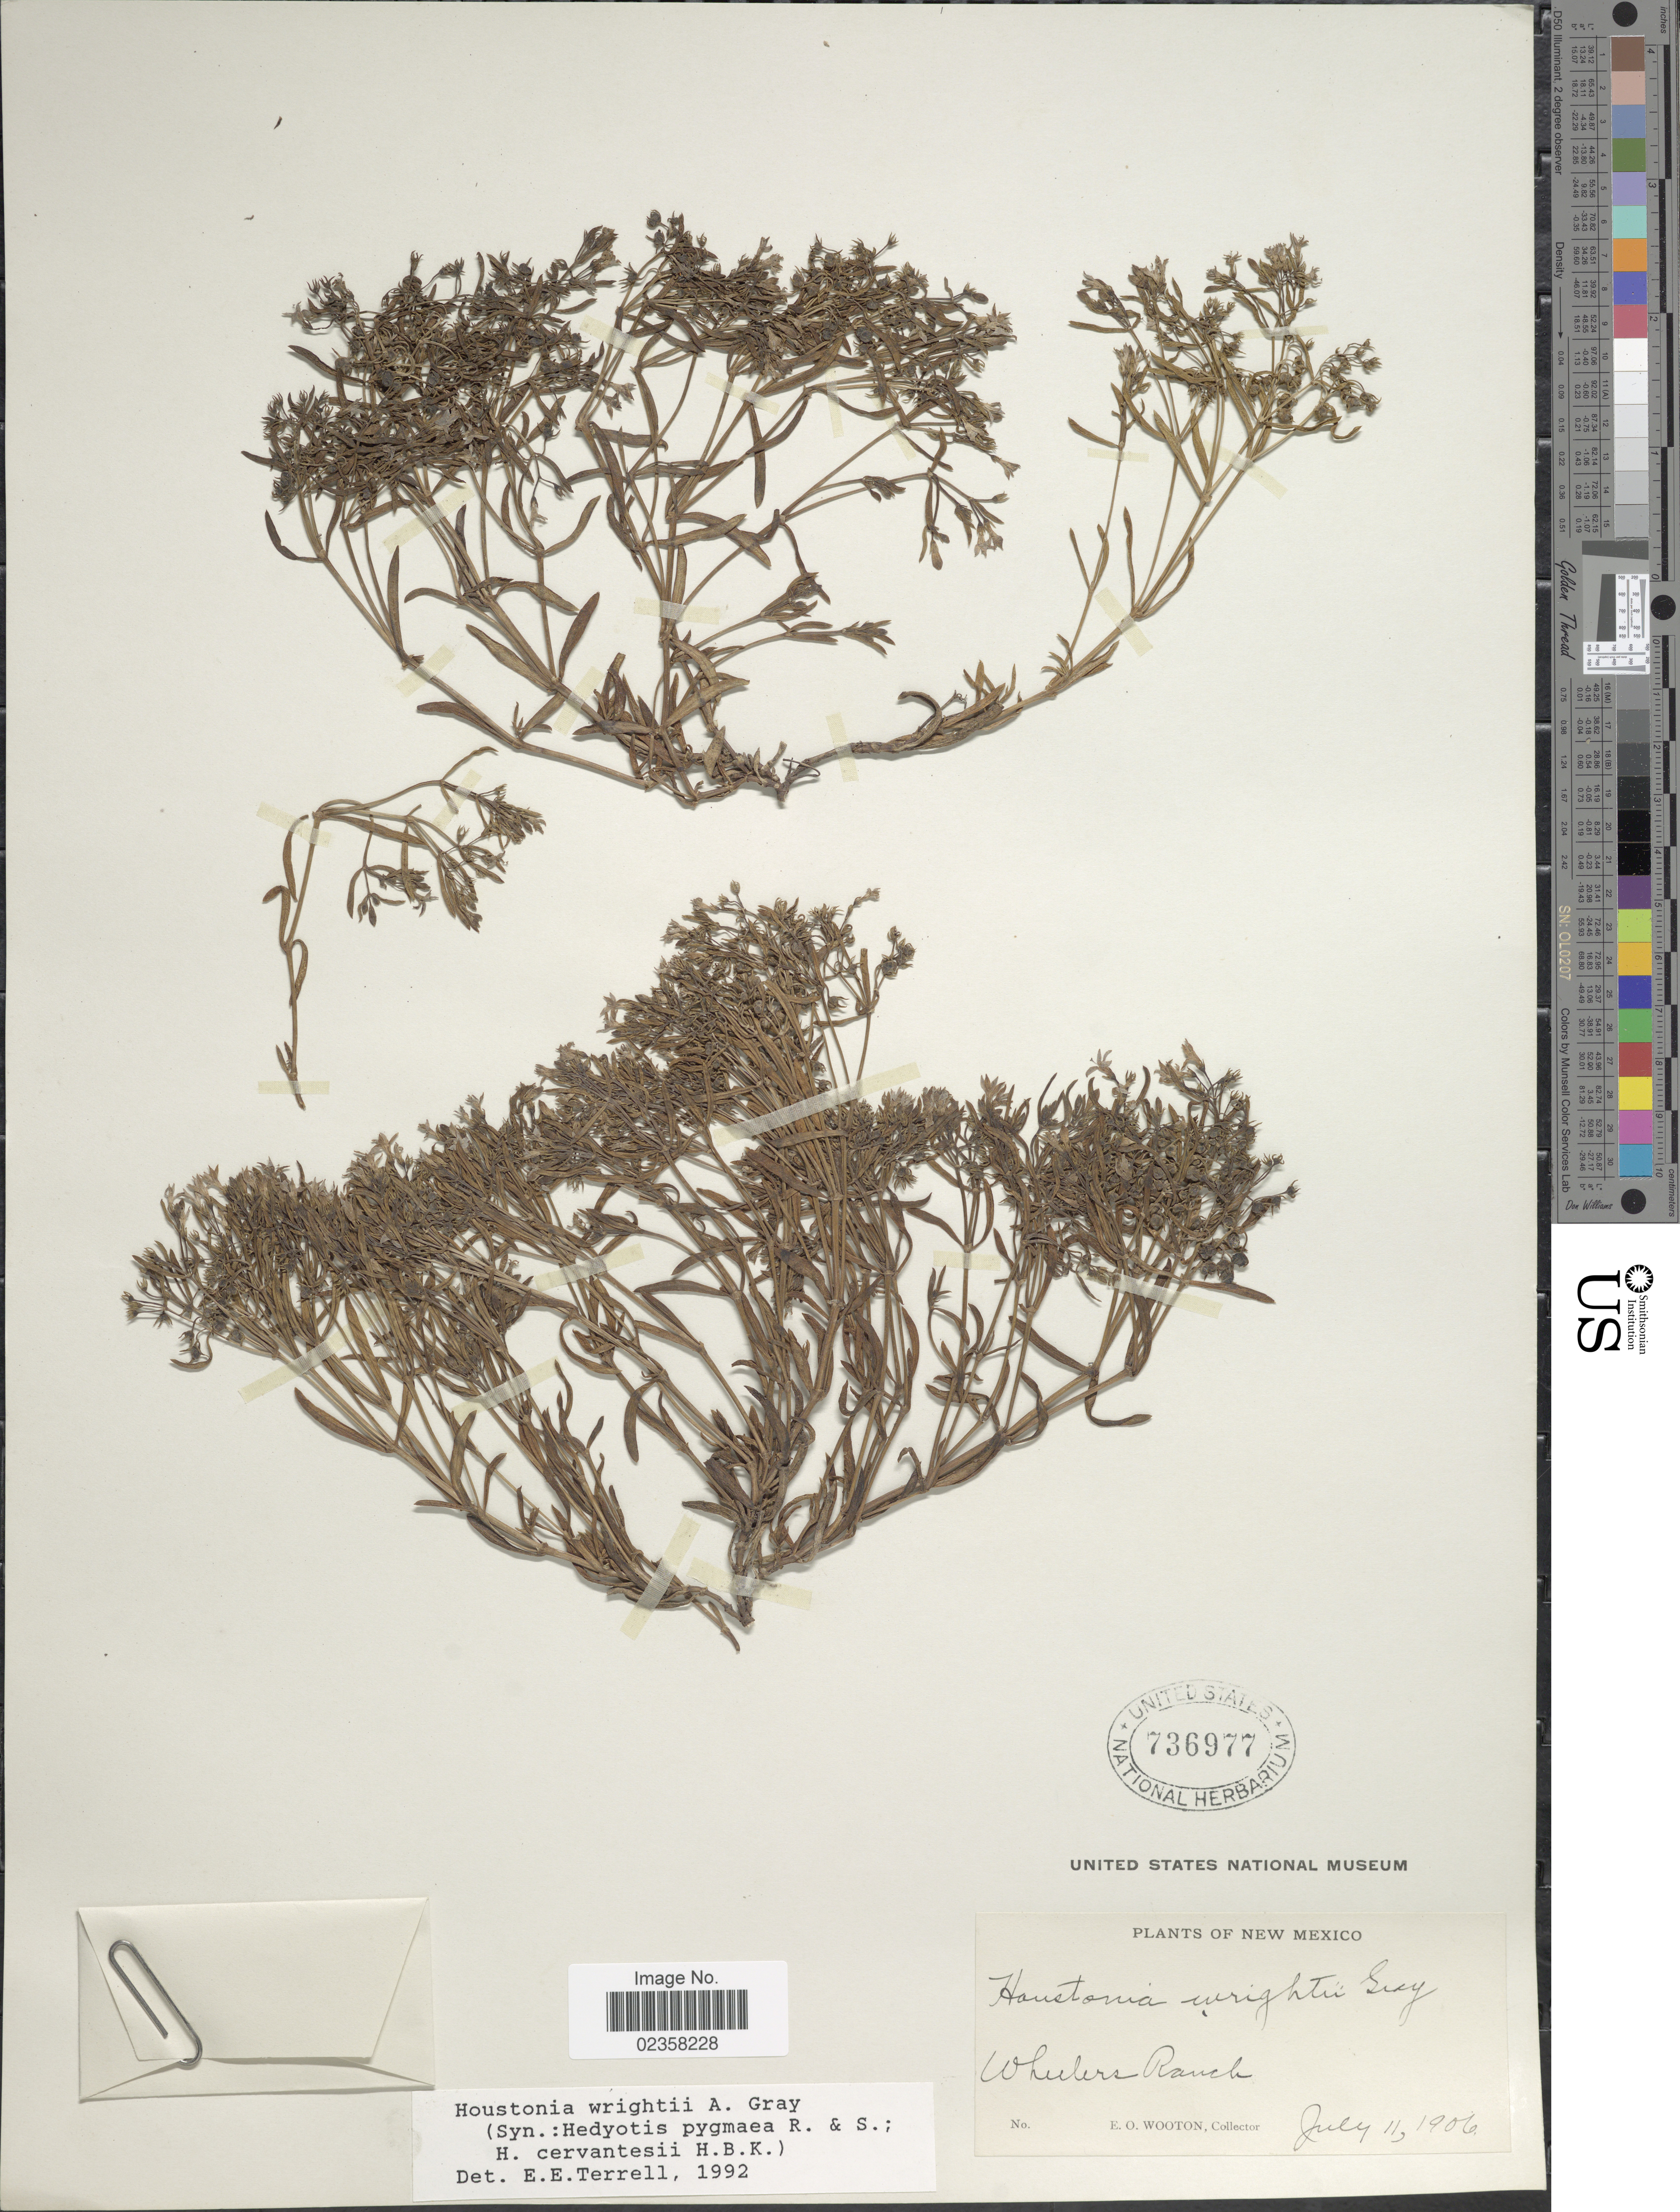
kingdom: Plantae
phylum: Tracheophyta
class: Magnoliopsida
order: Gentianales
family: Rubiaceae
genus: Houstonia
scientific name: Houstonia wrightii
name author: (A. Gray) A. Gray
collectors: E. O. Wooton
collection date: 1906-07-11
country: United States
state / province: New Mexico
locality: Wheelers Ranch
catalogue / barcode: US 736977